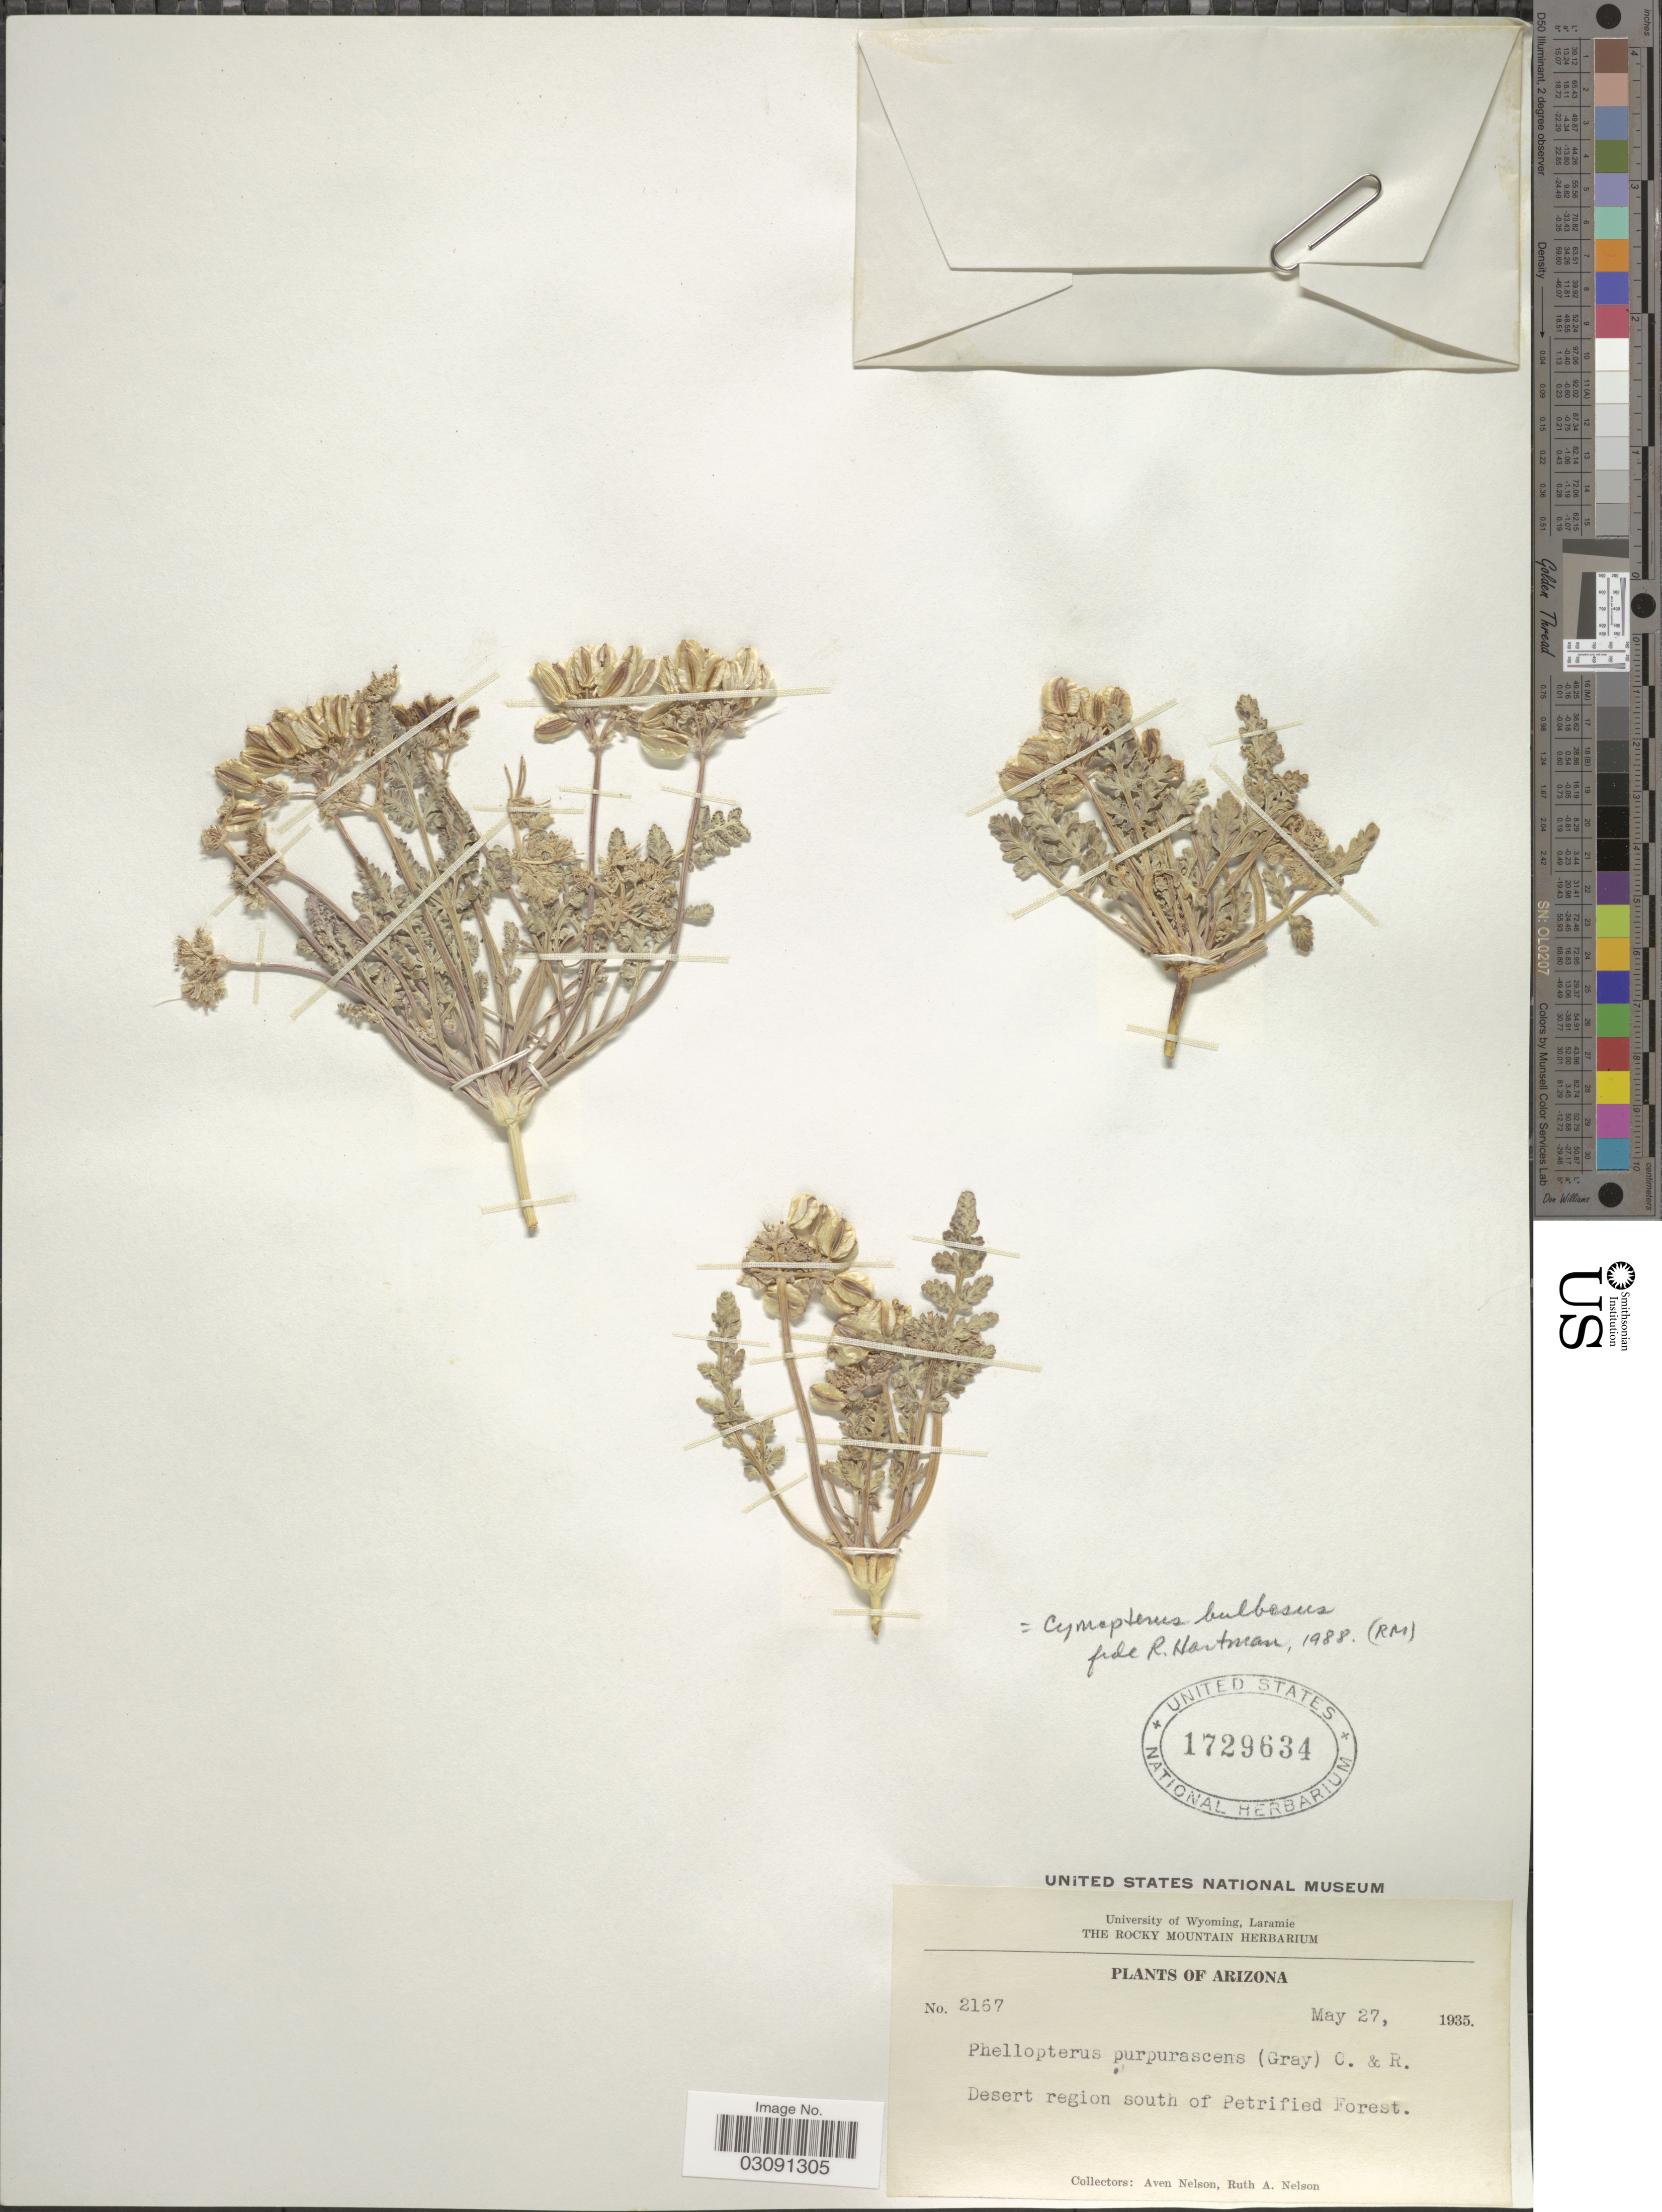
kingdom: Plantae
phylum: Tracheophyta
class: Magnoliopsida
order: Apiales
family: Apiaceae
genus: Cymopterus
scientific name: Cymopterus bulbosus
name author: A. Nelson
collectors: A. Nelson & R. A. Nelson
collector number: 2167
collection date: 1935-05-27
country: United States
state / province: Arizona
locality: Desert region south of Petrified Forest.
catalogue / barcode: US 1729634